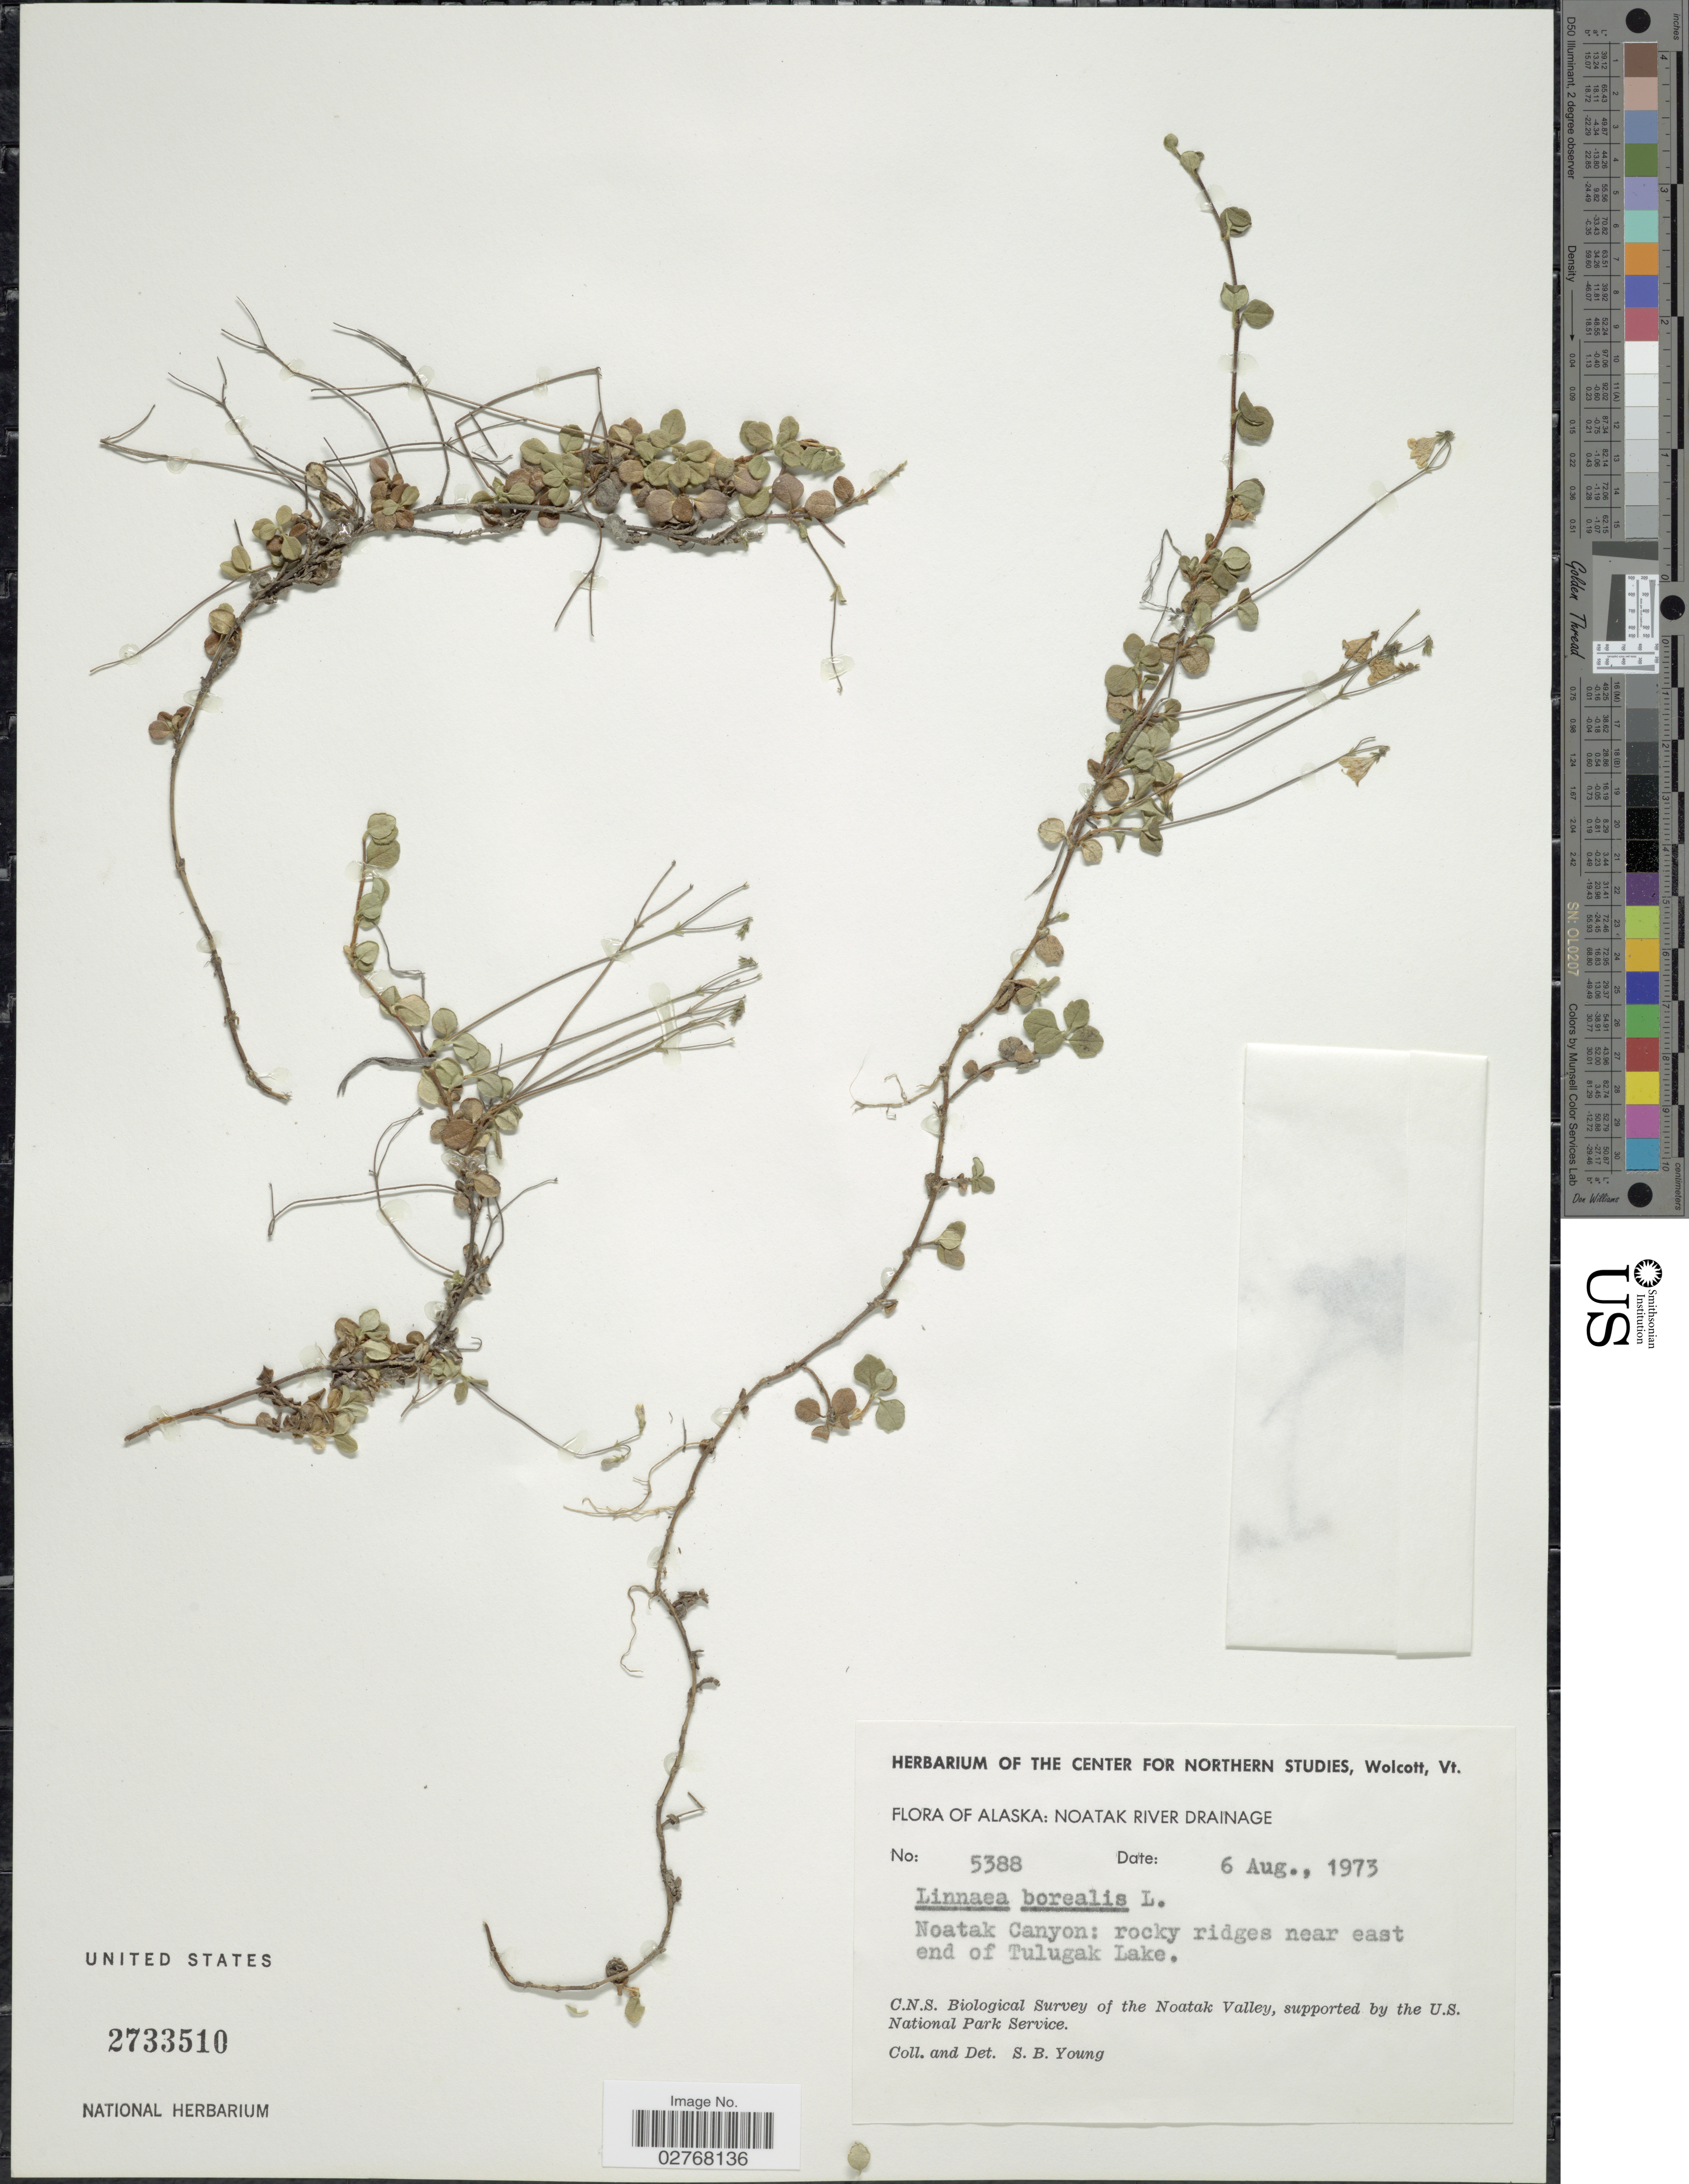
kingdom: Plantae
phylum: Tracheophyta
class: Magnoliopsida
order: Dipsacales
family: Caprifoliaceae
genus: Linnaea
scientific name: Linnaea borealis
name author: L.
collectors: S. Young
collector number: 5388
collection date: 1973-08-06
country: United States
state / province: Alaska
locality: Noatak River Drainage, Noatak Canyon: rocky ridges near east end of Tulugak Lake.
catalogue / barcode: US 2733510